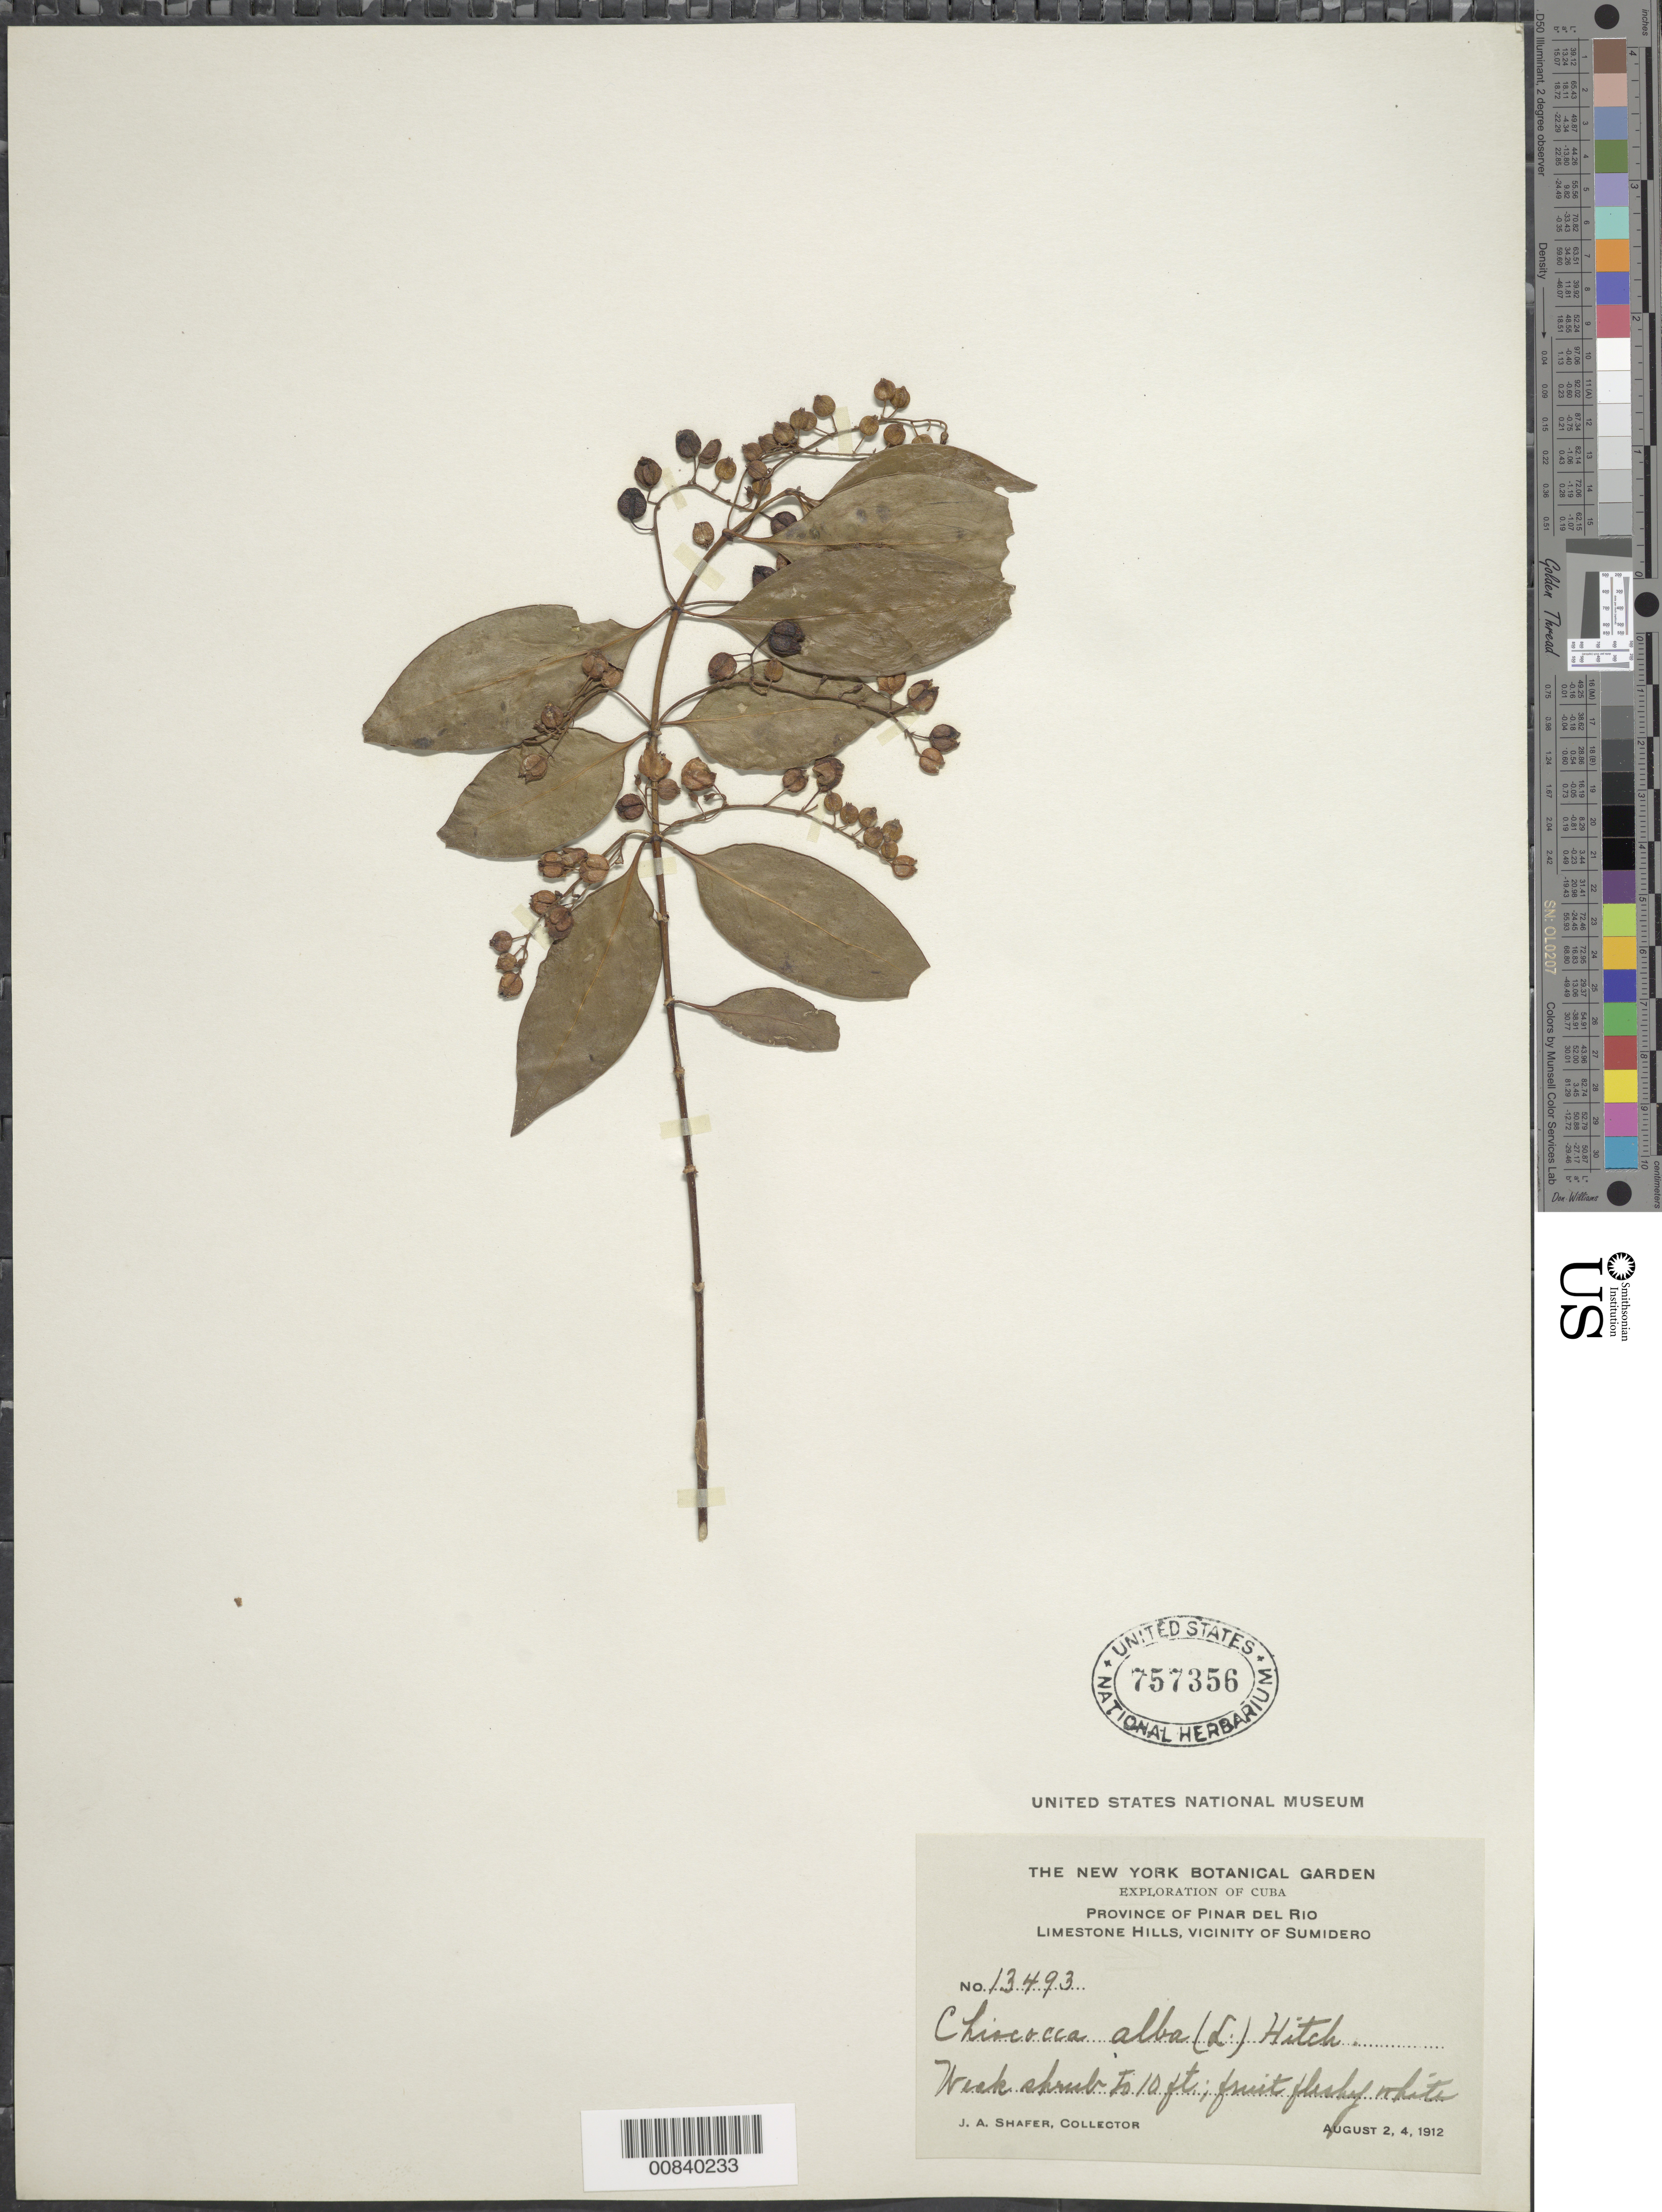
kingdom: Plantae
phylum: Tracheophyta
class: Magnoliopsida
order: Gentianales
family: Rubiaceae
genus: Chiococca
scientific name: Chiococca alba subsp. alba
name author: (L.) Hitchc.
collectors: J. A. Shafer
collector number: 13493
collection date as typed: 02 Aug 1912 to 04 Aug 1912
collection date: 1912-08-02/1912-08-04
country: Cuba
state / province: Pinar del Río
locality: Hills, vicinity of Sumidero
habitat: Limestone hills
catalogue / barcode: US 757356